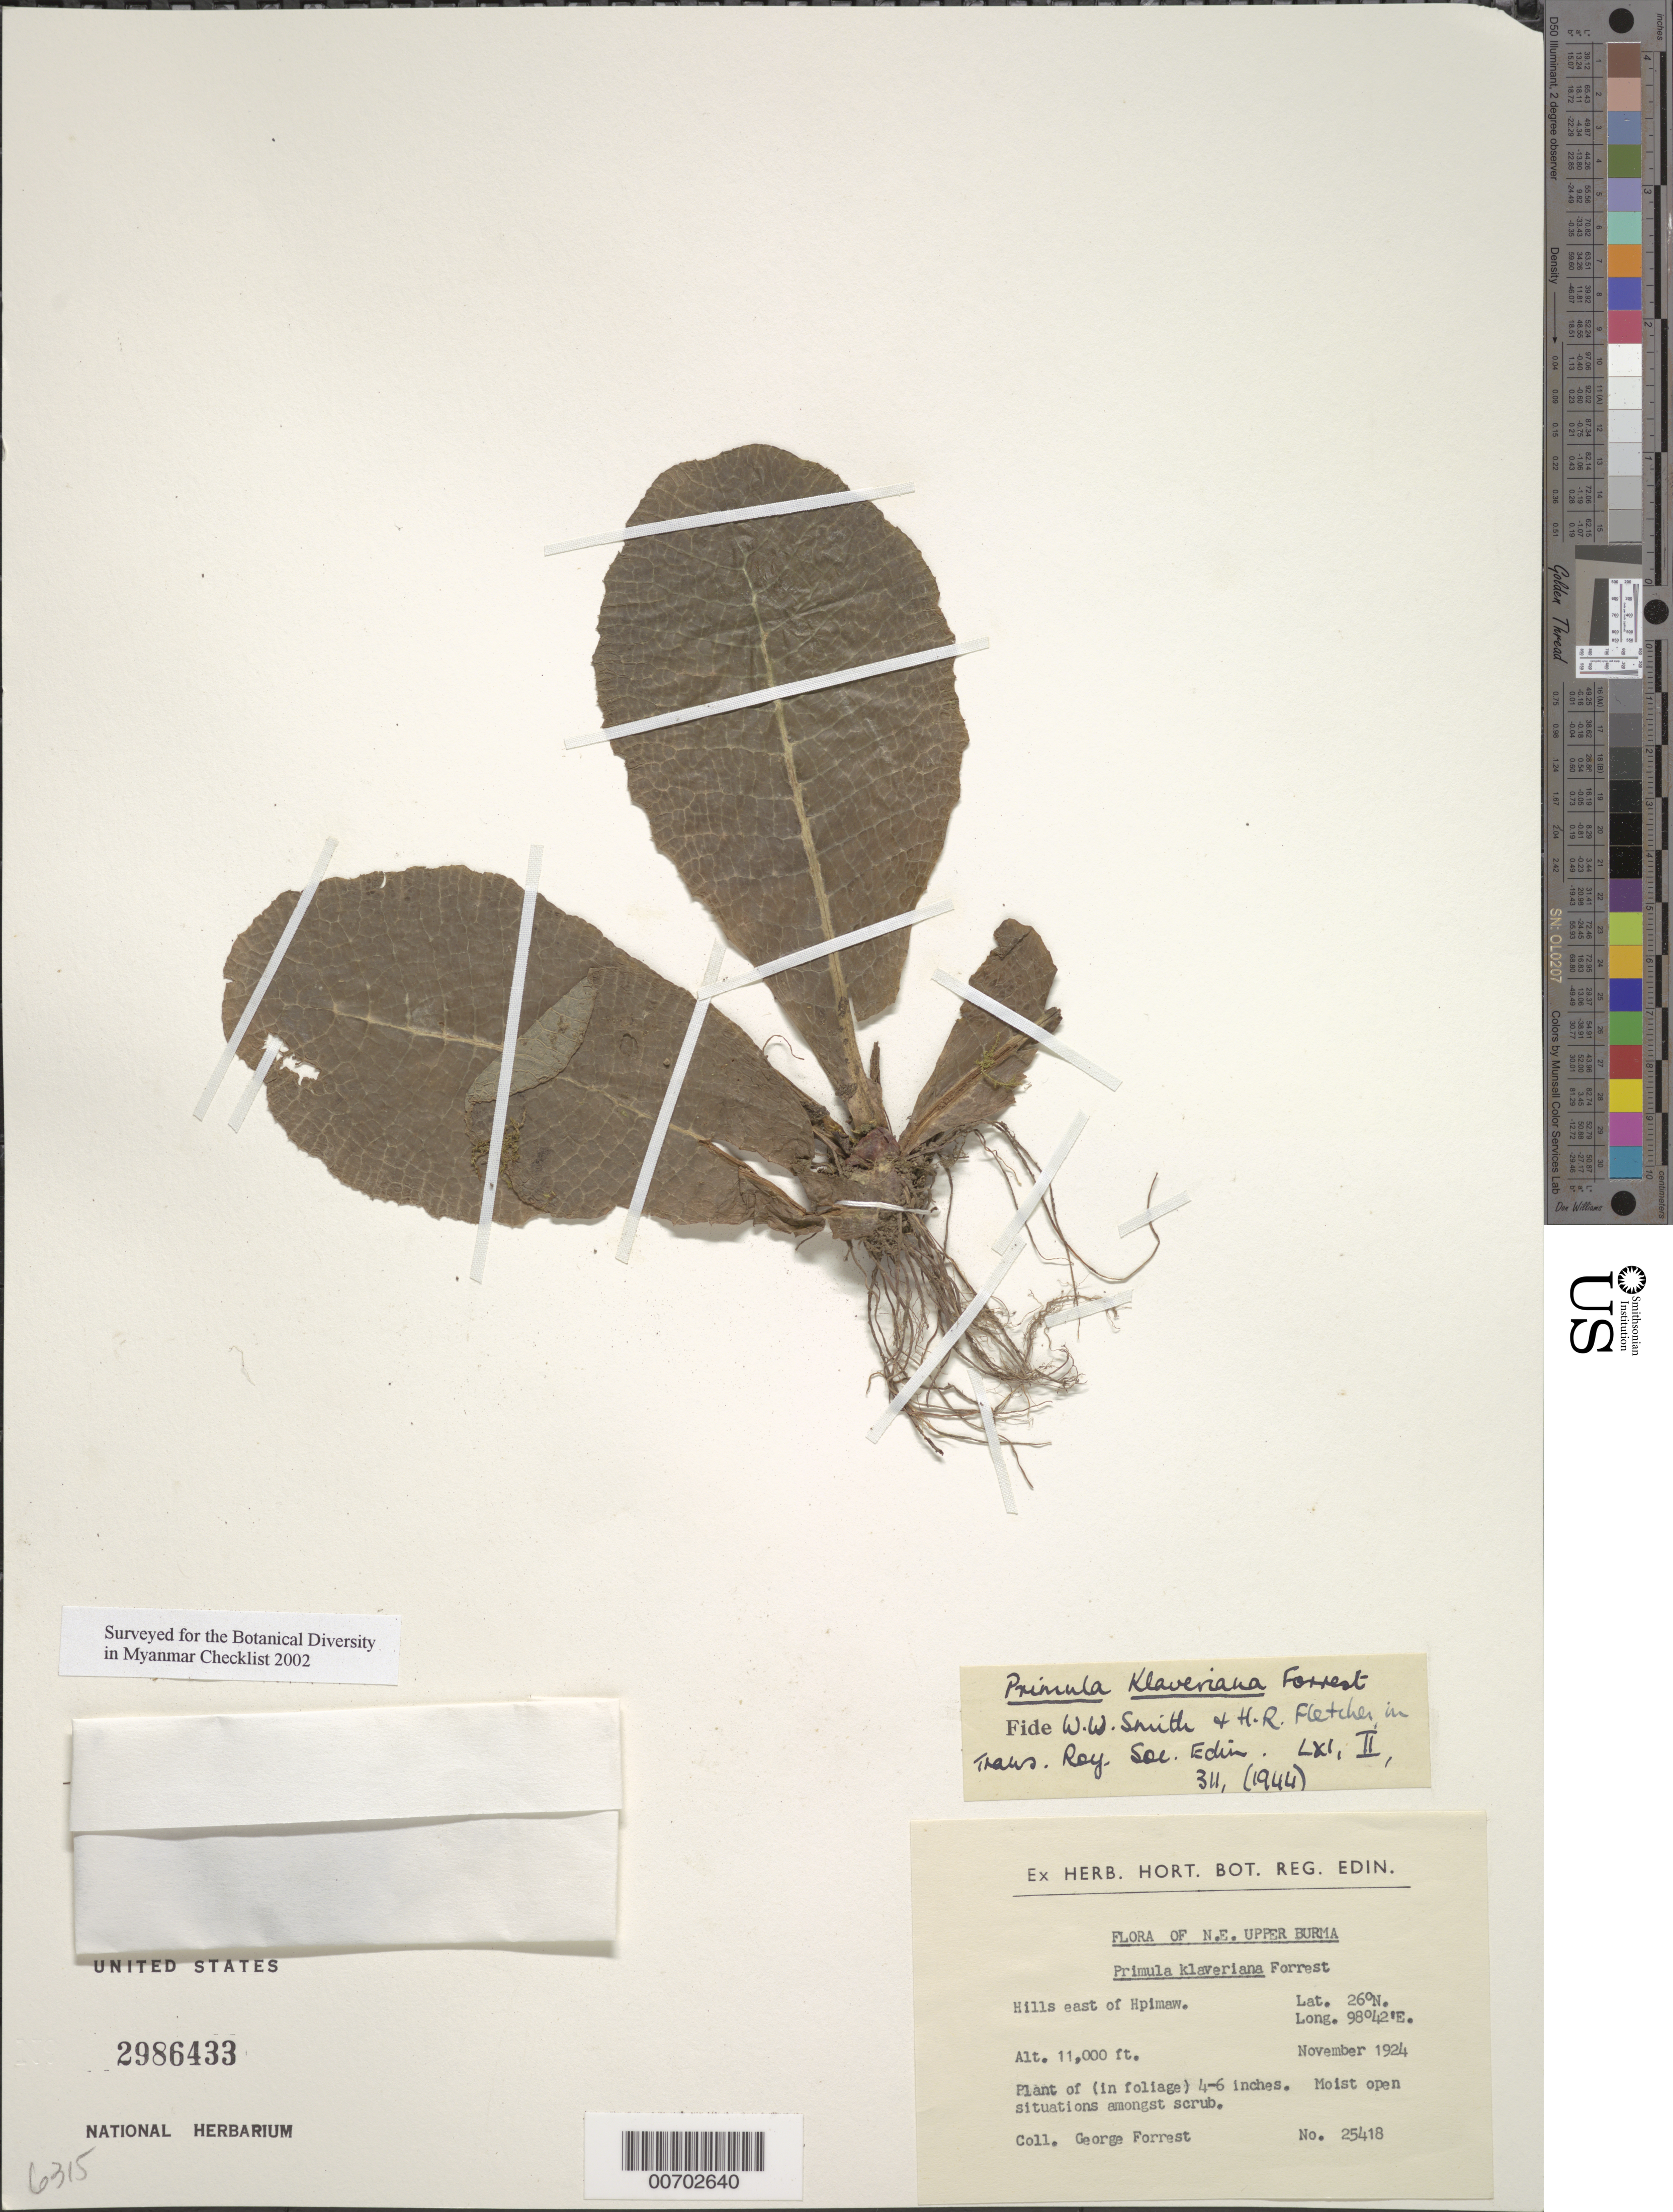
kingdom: Plantae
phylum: Tracheophyta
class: Magnoliopsida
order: Ericales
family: Primulaceae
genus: Primula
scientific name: Primula klaveriana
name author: Forrest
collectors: G. Forrest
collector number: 25418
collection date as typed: Nov 1924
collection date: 1924-11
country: Myanmar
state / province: Kachin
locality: Hpimaw, E of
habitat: Moist open places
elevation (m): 3353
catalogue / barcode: US 2986433